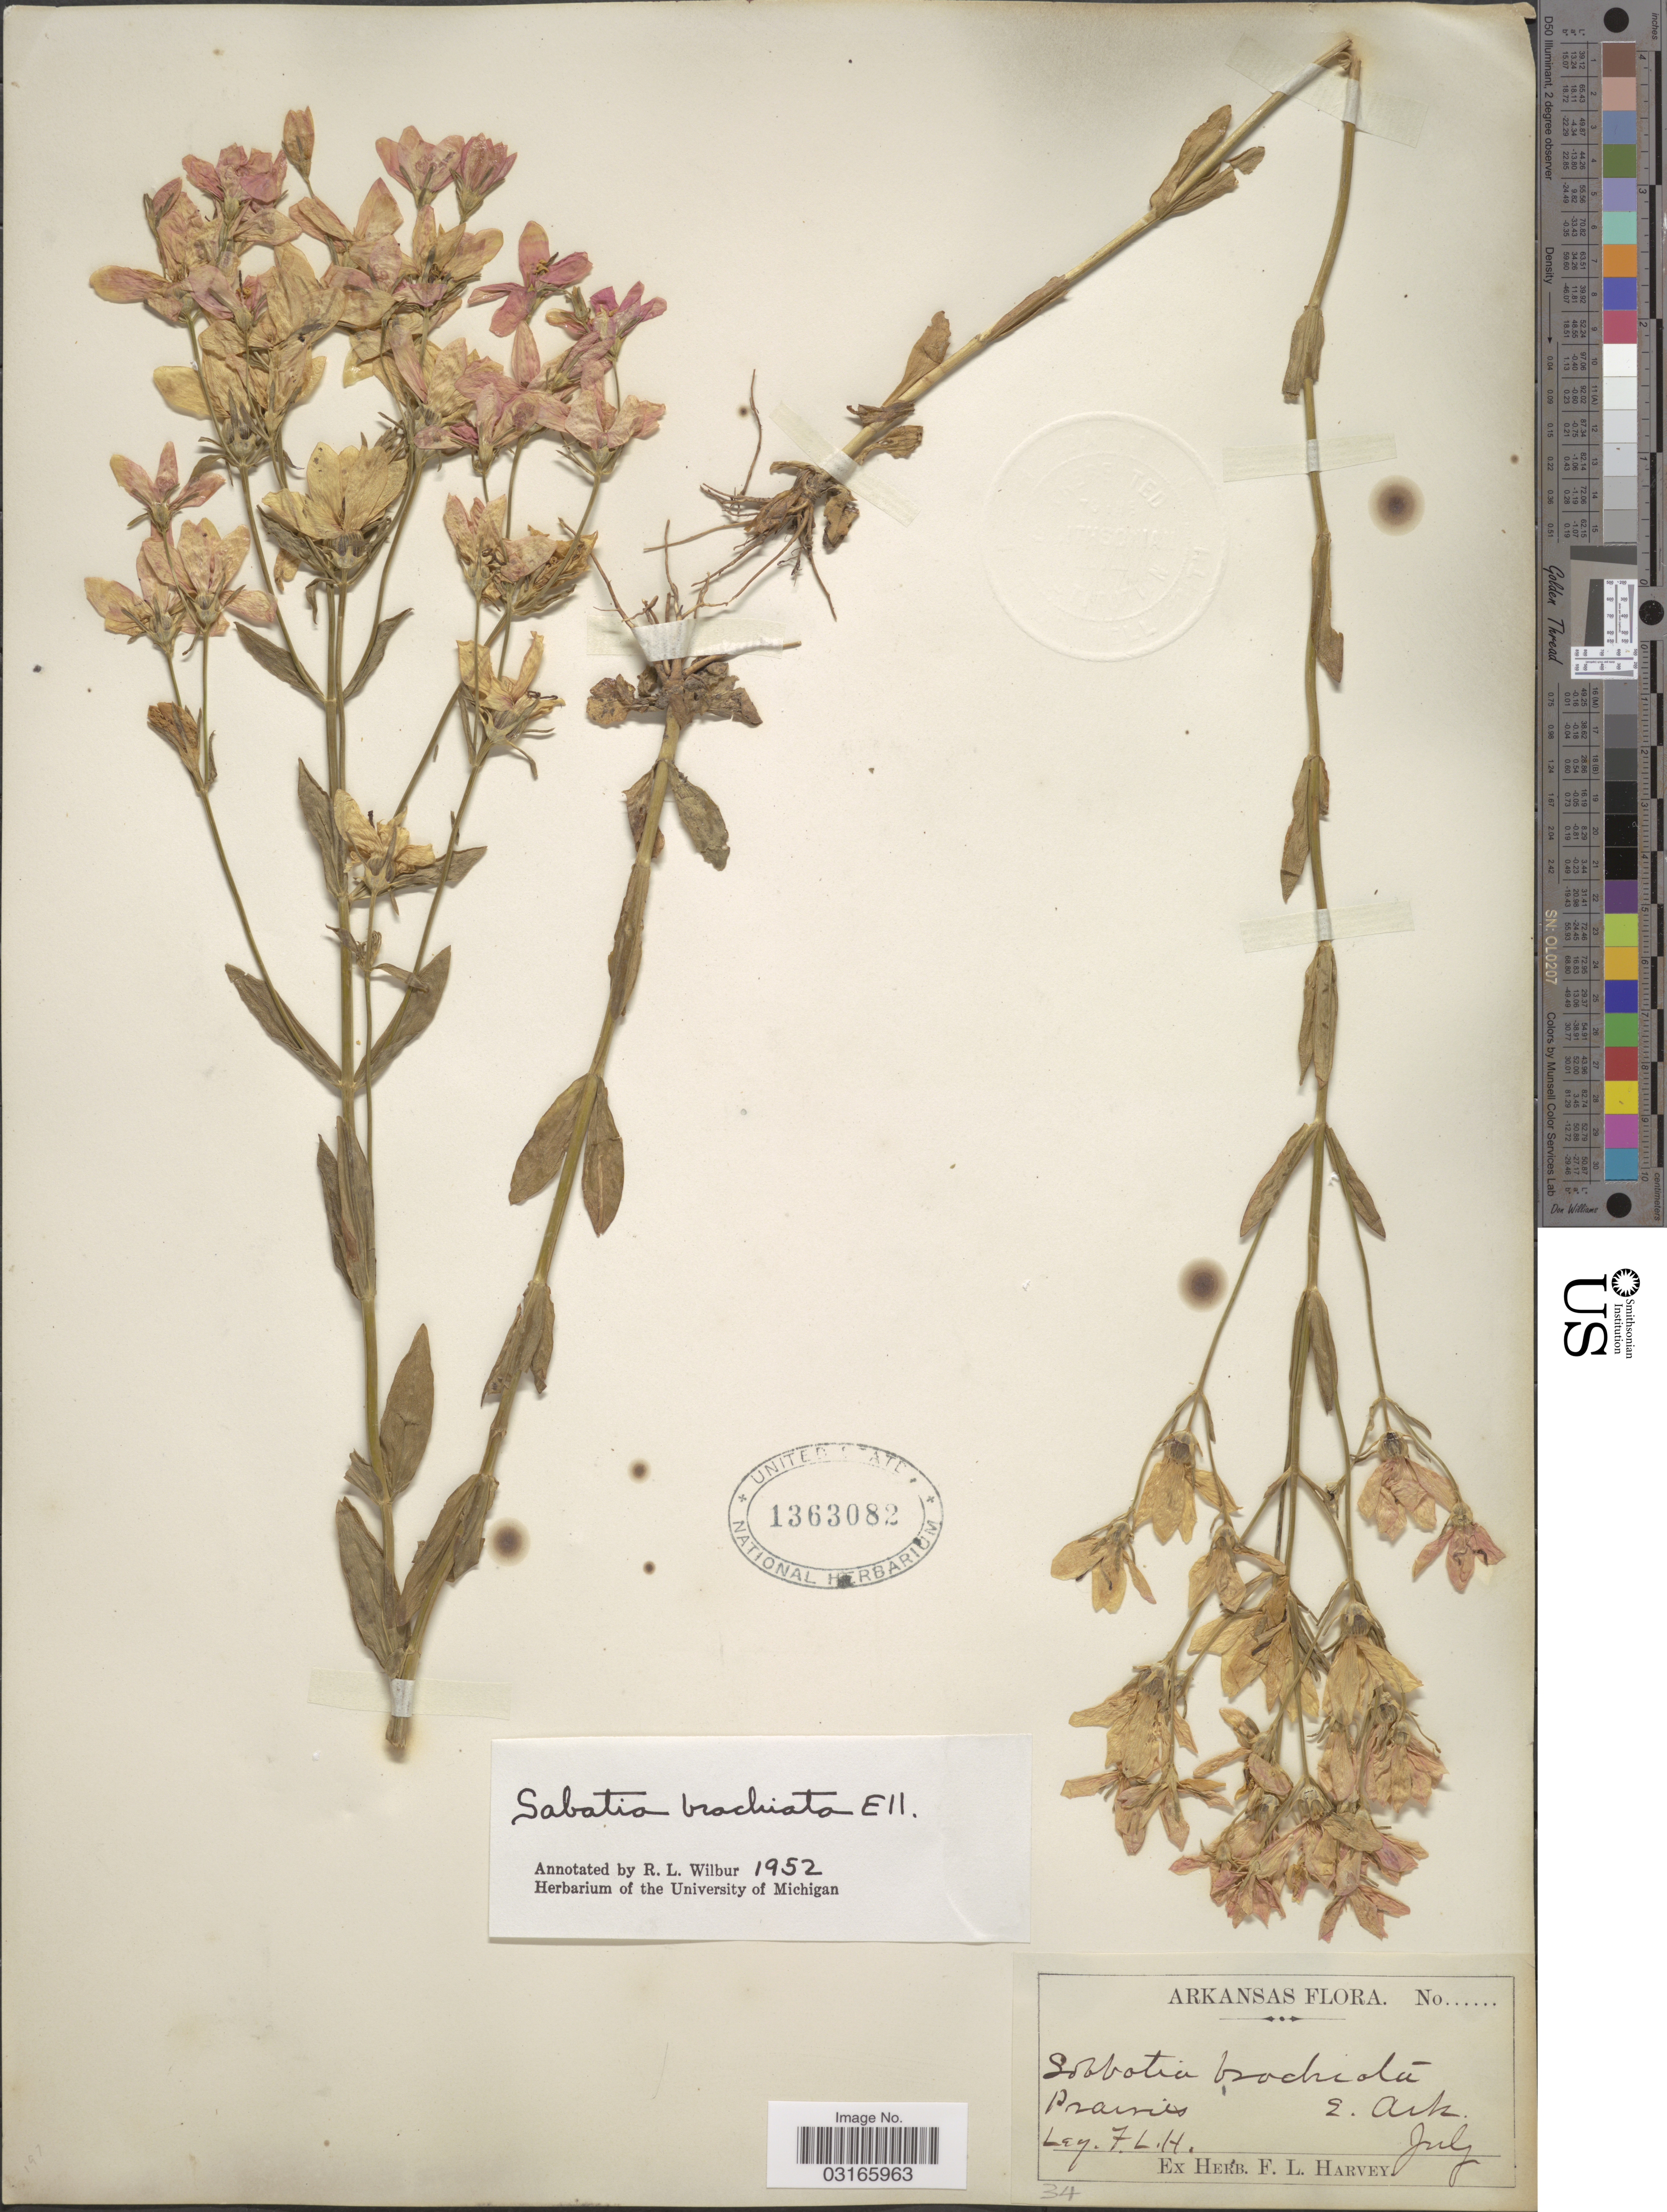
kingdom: Plantae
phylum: Tracheophyta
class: Magnoliopsida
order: Gentianales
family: Gentianaceae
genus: Sabatia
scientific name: Sabatia brachiata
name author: Elliott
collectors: F. L. Harvey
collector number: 34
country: United States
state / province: Arkansas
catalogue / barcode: US 1363082